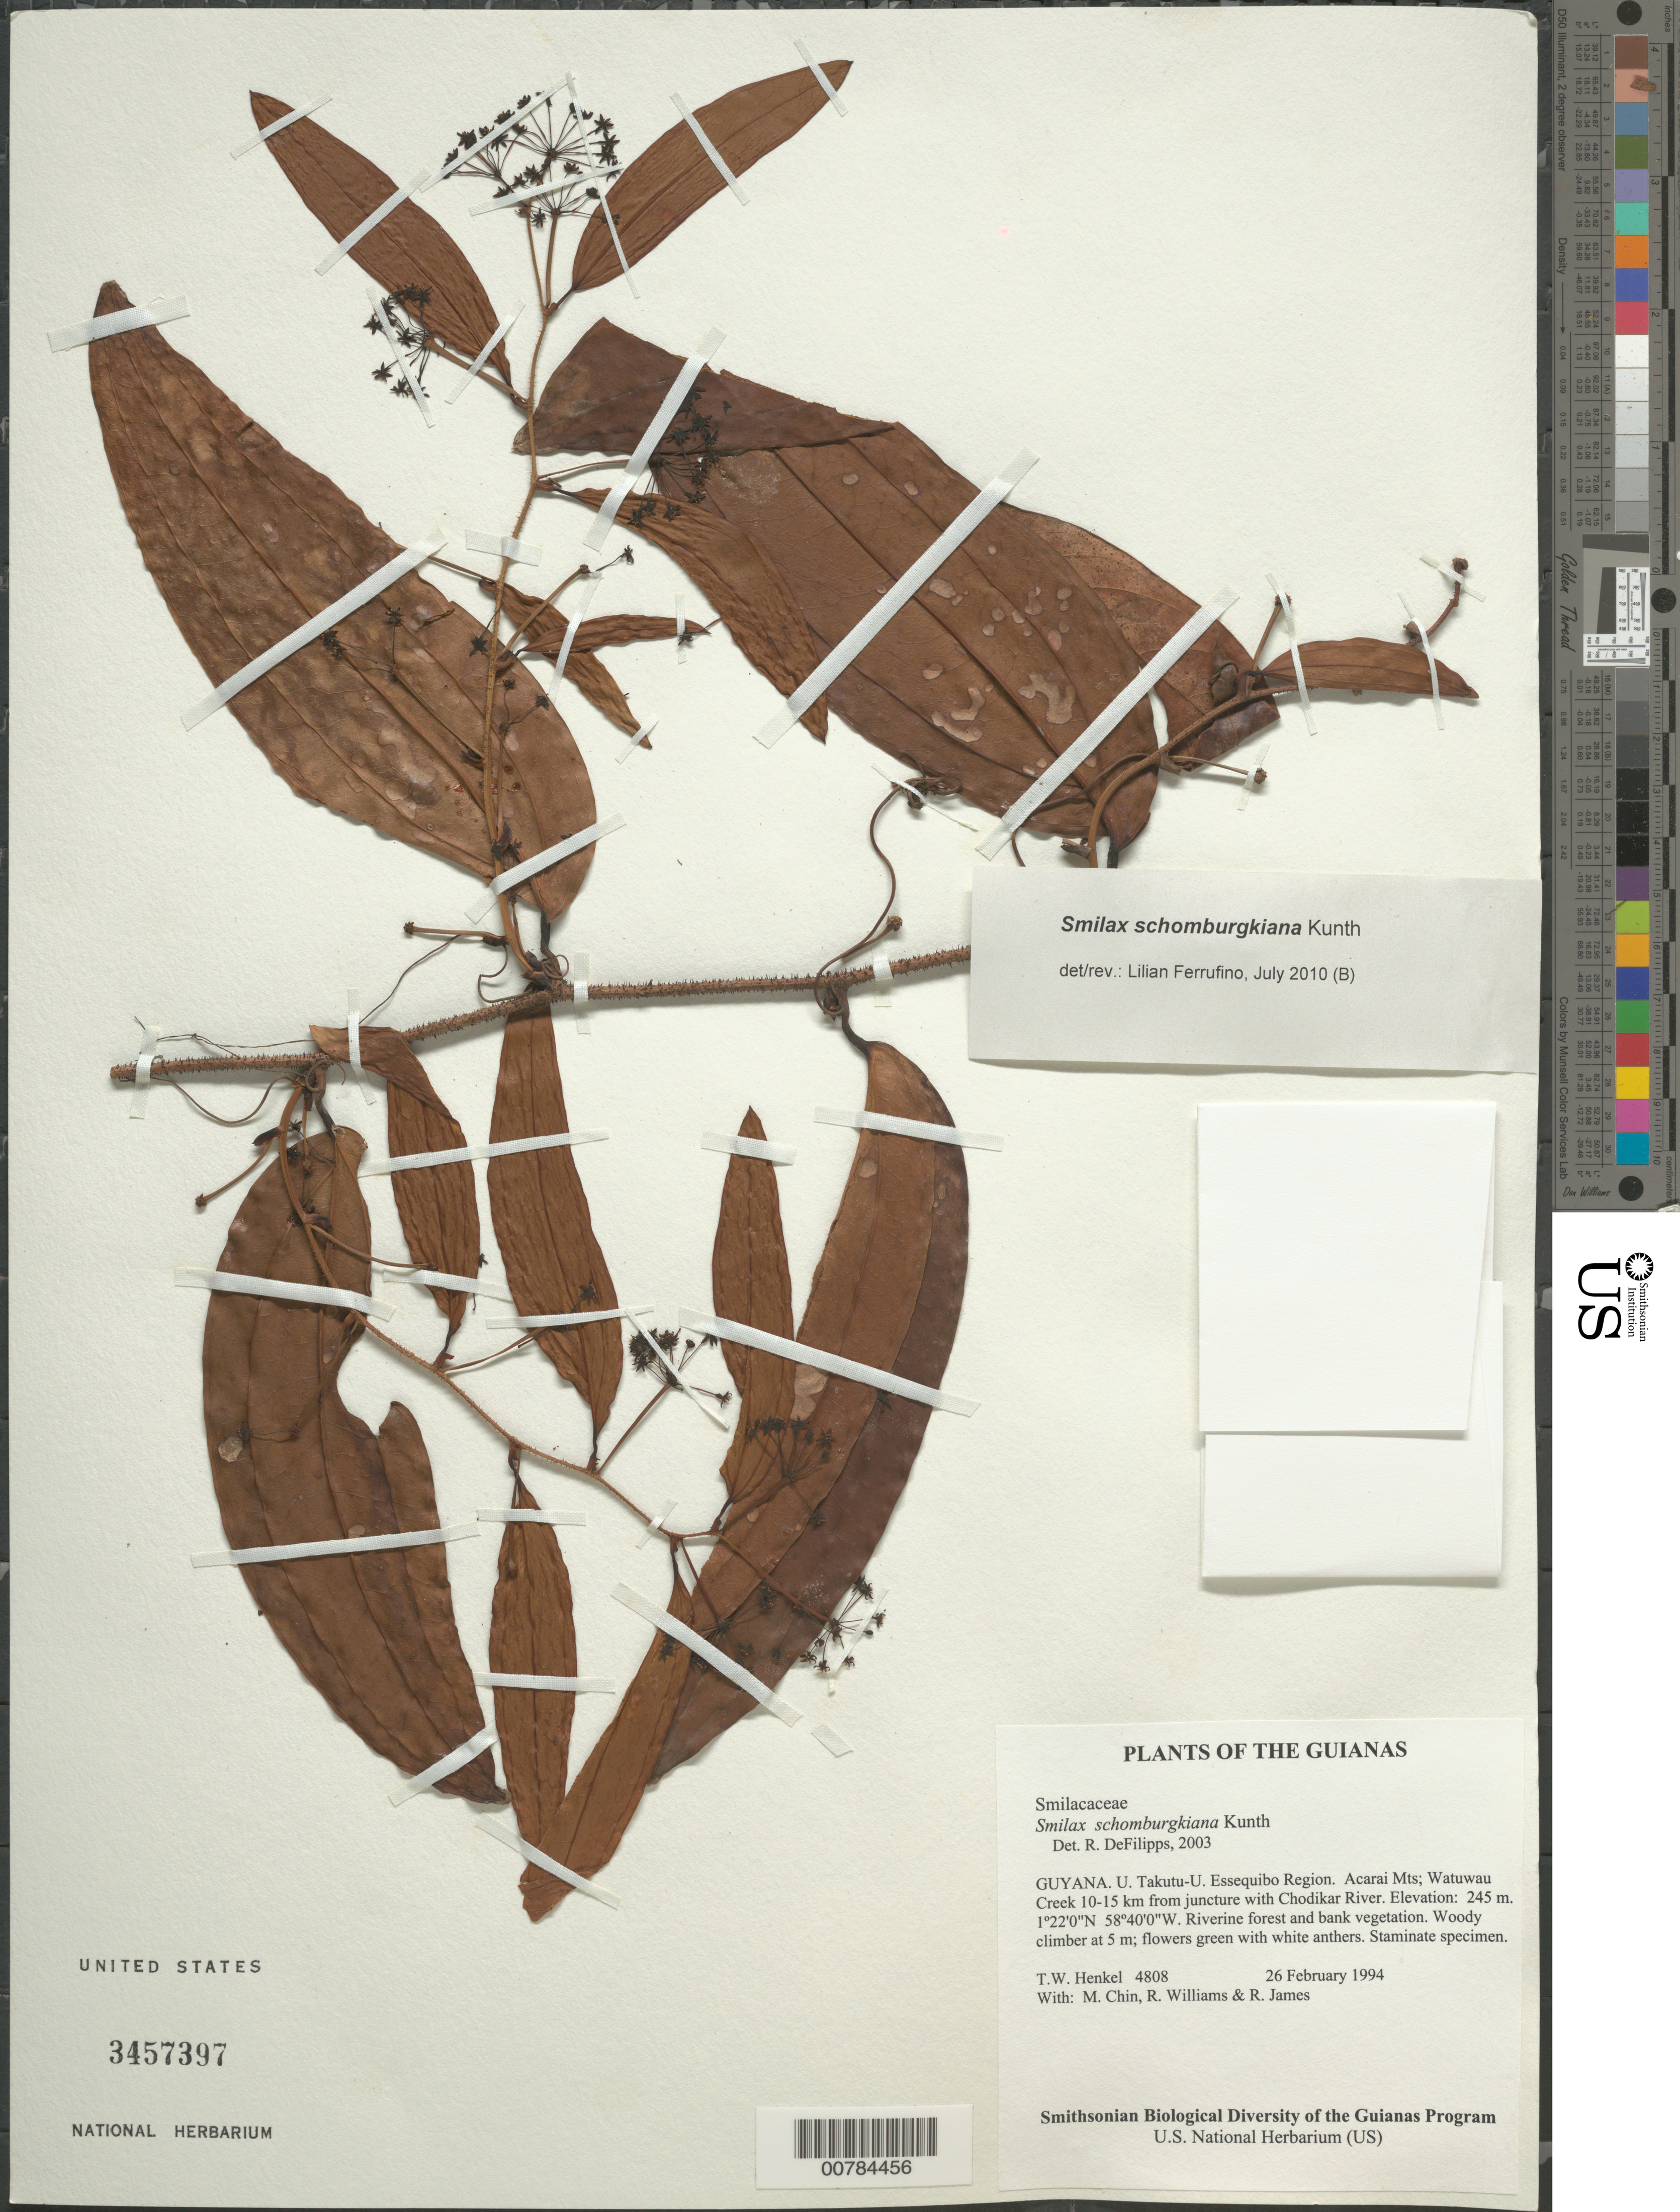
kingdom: Plantae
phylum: Tracheophyta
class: Liliopsida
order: Liliales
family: Smilacaceae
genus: Smilax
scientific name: Smilax schomburgkiana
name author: Kunth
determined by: DeFilipps, R. A.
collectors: T. Henkel, M. Chin, R. Williams & R. James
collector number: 4808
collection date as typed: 26 February 1994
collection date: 1994-02-26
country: Guyana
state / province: U. Takutu-U. Essequibo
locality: Acarai Mts; Watuwau Creek 10-15 km from juncture with Chodikar River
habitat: Riverine forest and bank vegetation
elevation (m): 245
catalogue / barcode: US 3457397